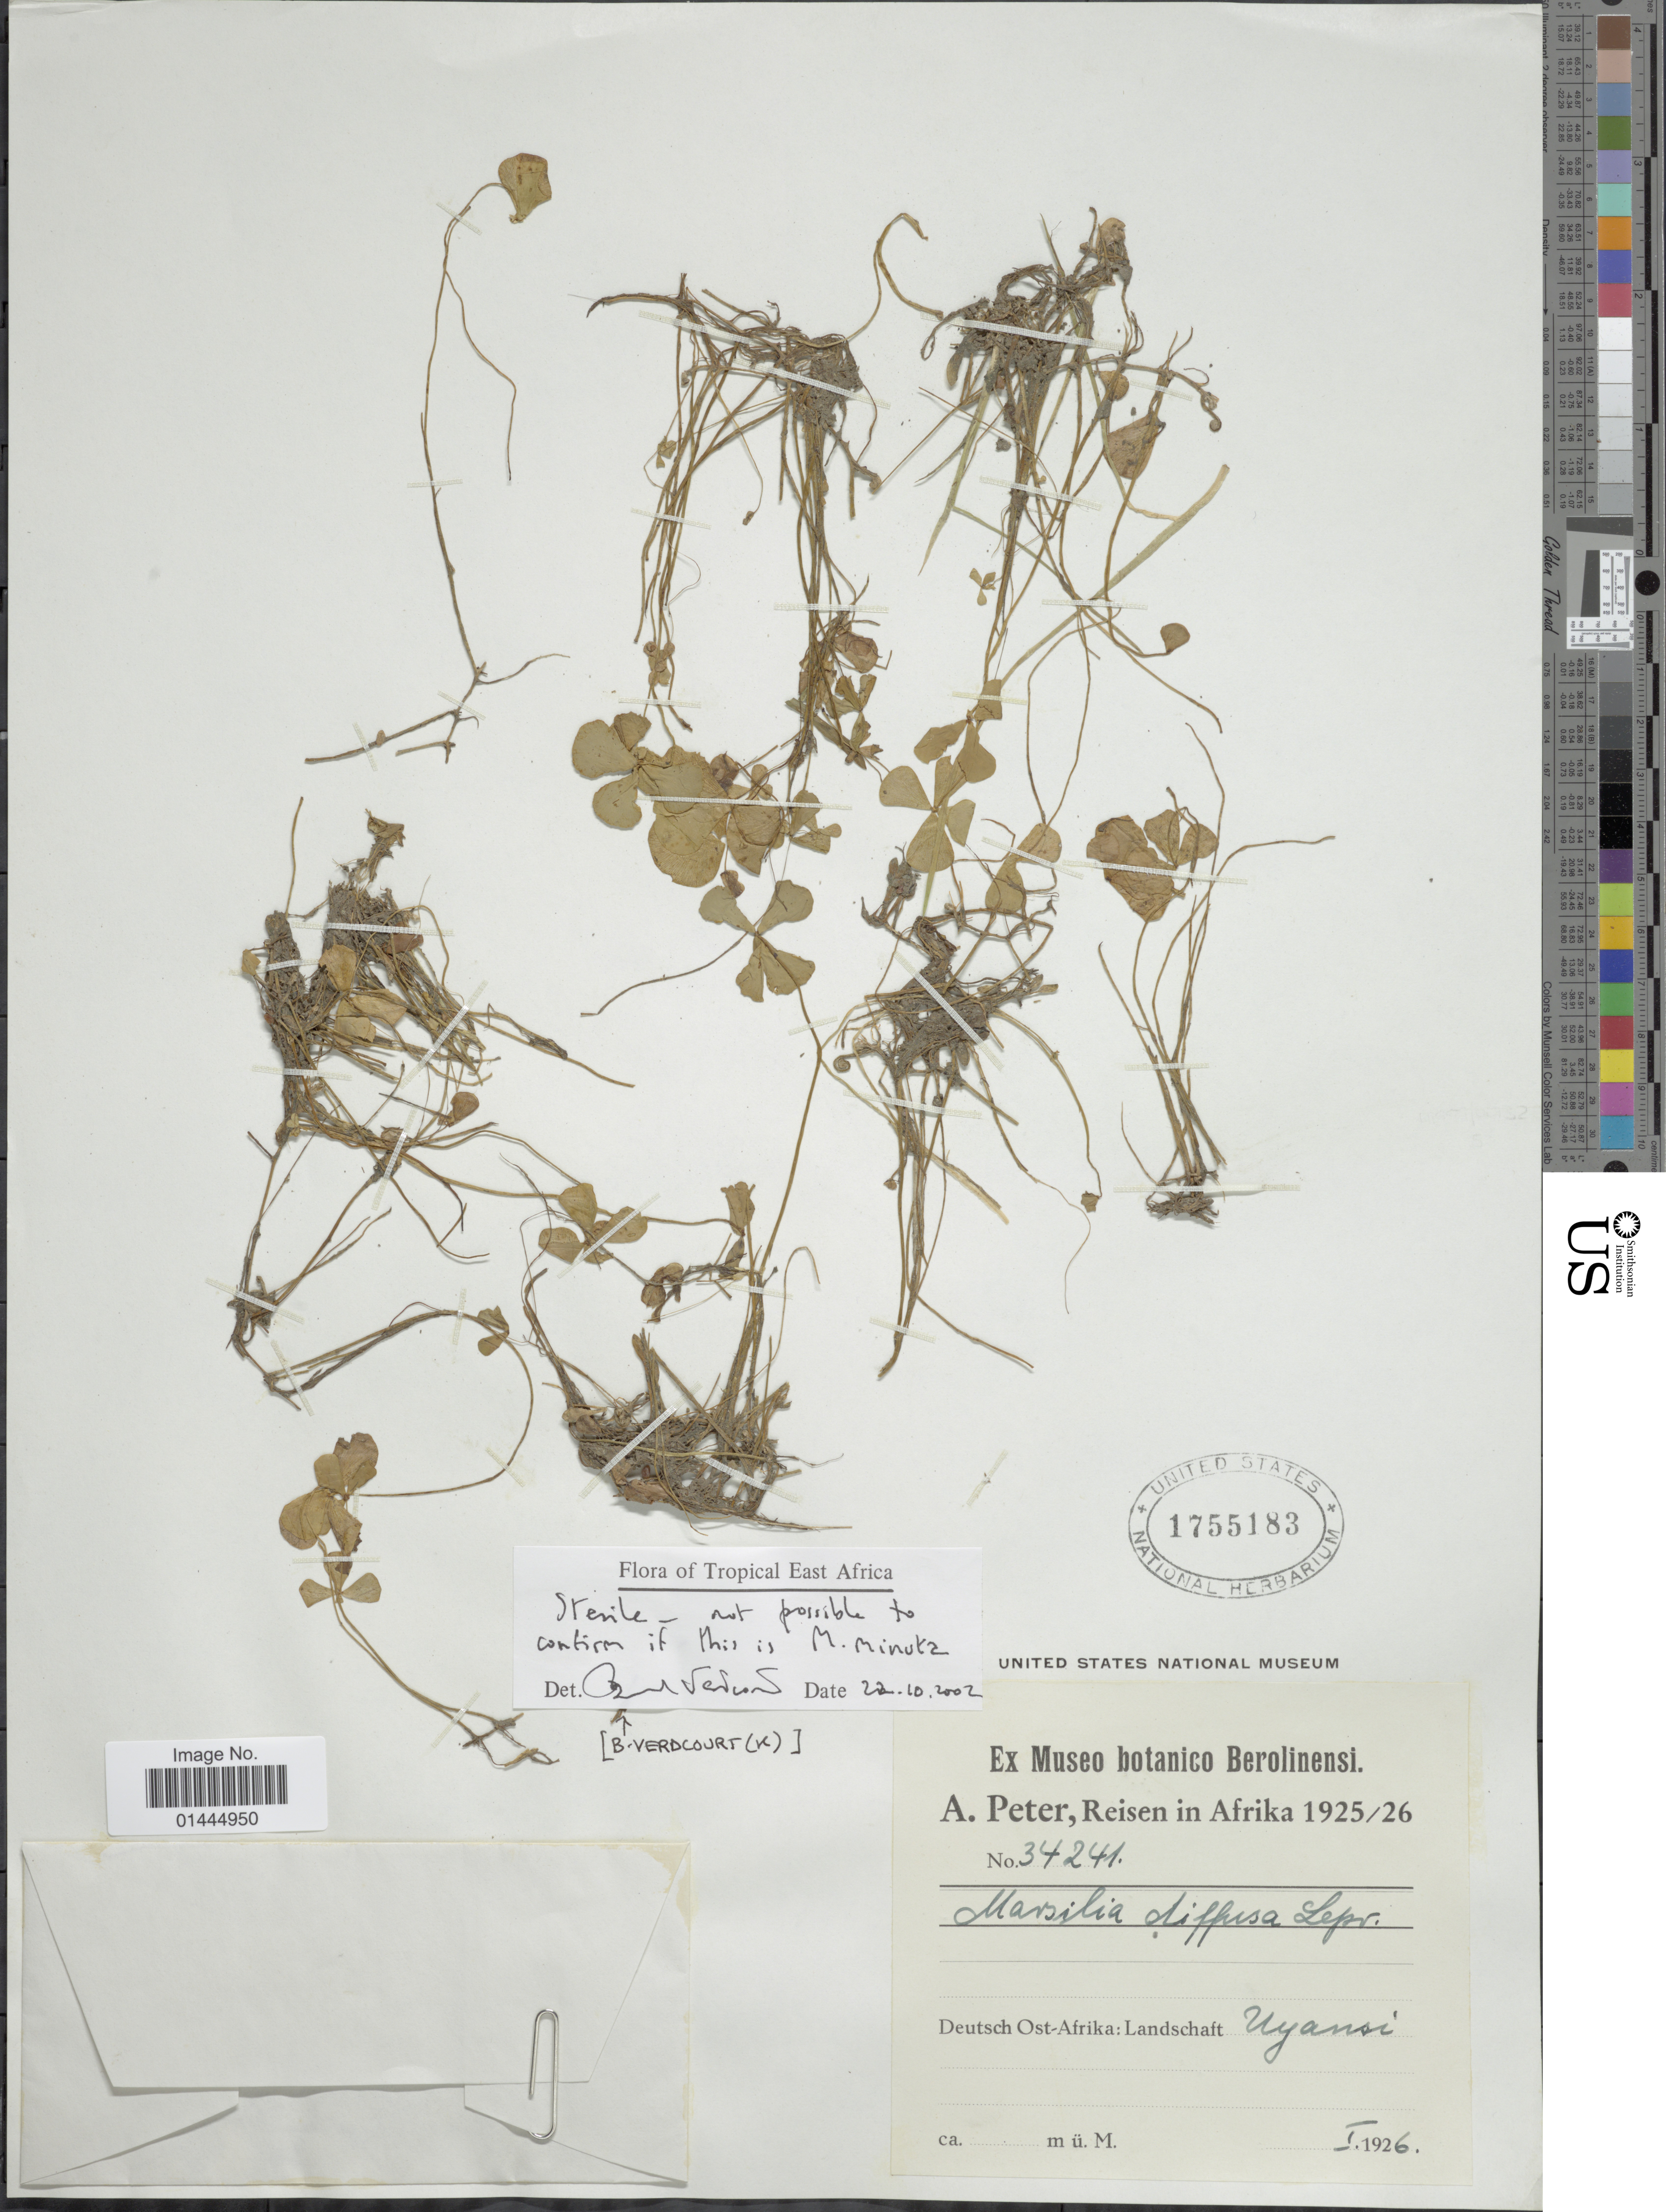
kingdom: Plantae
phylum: Tracheophyta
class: Polypodiopsida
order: Salviniales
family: Marsileaceae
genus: Marsilea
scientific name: Marsilea diffusa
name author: Lepr. ex A. Braun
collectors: A. Peter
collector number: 34241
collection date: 1926-01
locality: Deutsch Ost-Afrika: Landchaft Uyansi.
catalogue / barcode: US 1755183